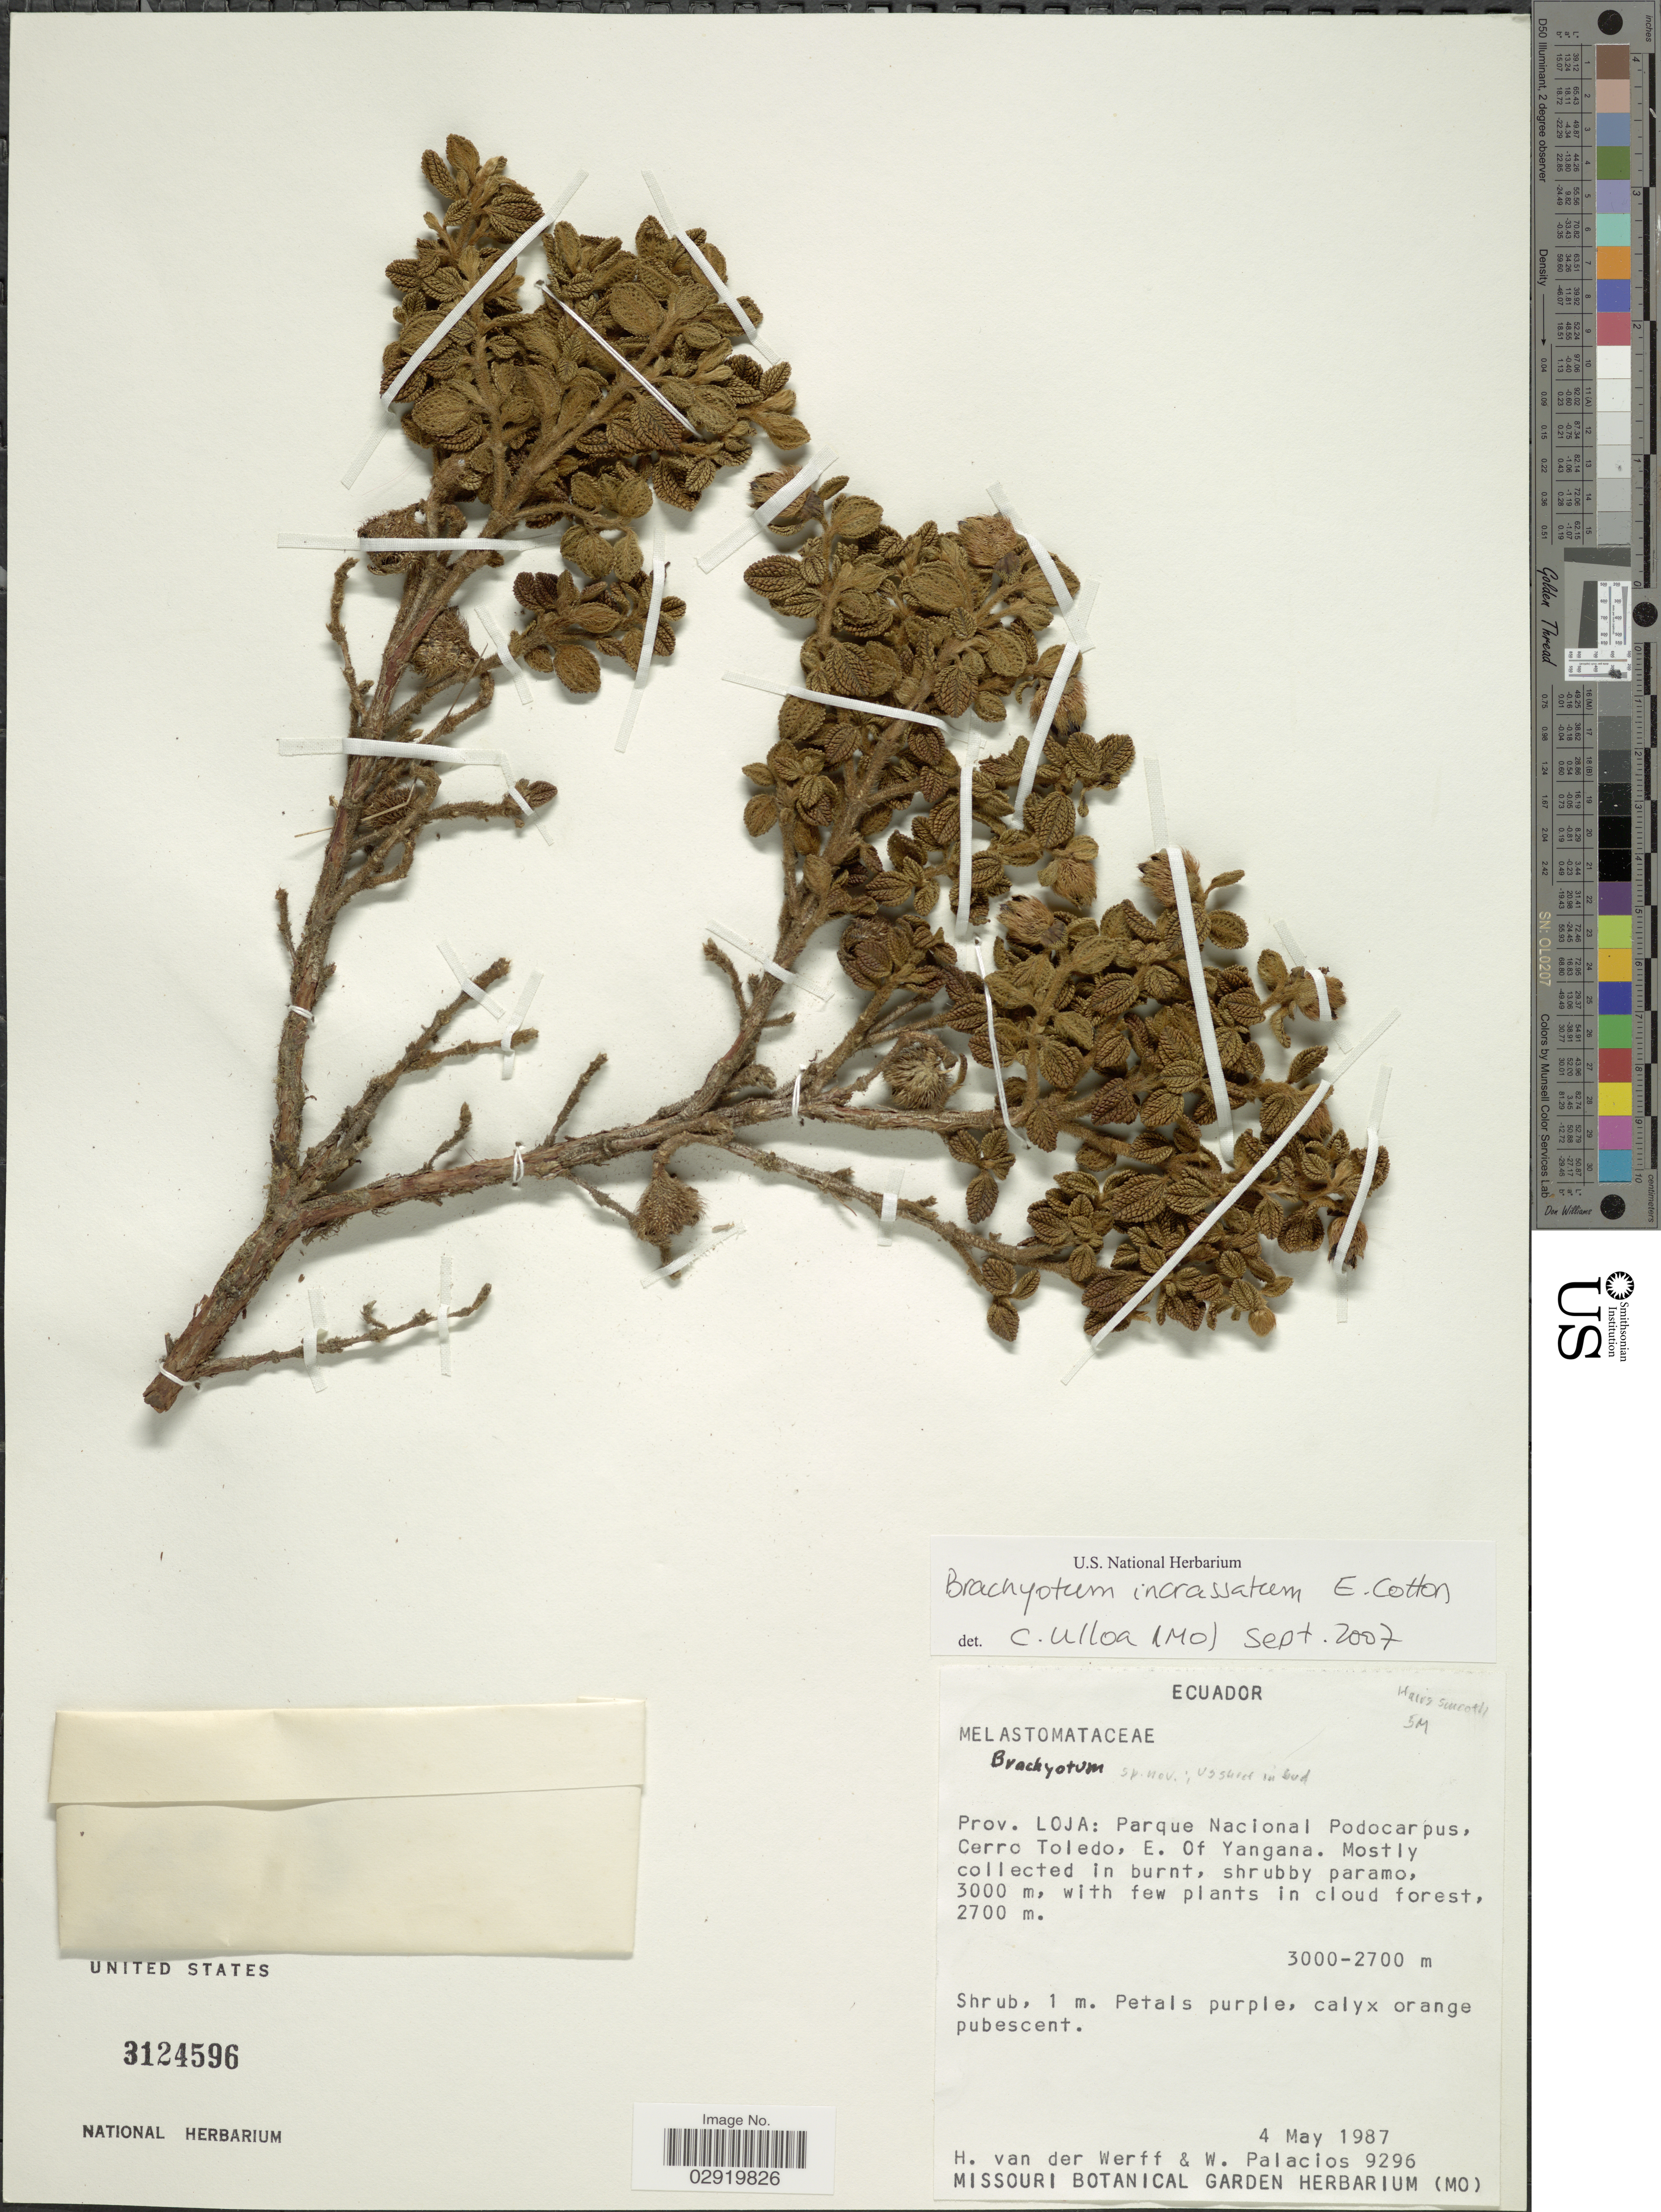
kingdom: Plantae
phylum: Tracheophyta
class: Magnoliopsida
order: Myrtales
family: Melastomataceae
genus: Brachyotum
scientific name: Brachyotum incrassatum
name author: E. Cotton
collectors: H. van der Werff & W. Palacios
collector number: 9296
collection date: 1987-05-04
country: Ecuador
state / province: Loja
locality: Parque Nacional Podocarpus, Cerro Toledo, E. of Yangana.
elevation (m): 2700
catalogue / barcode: US 3124596